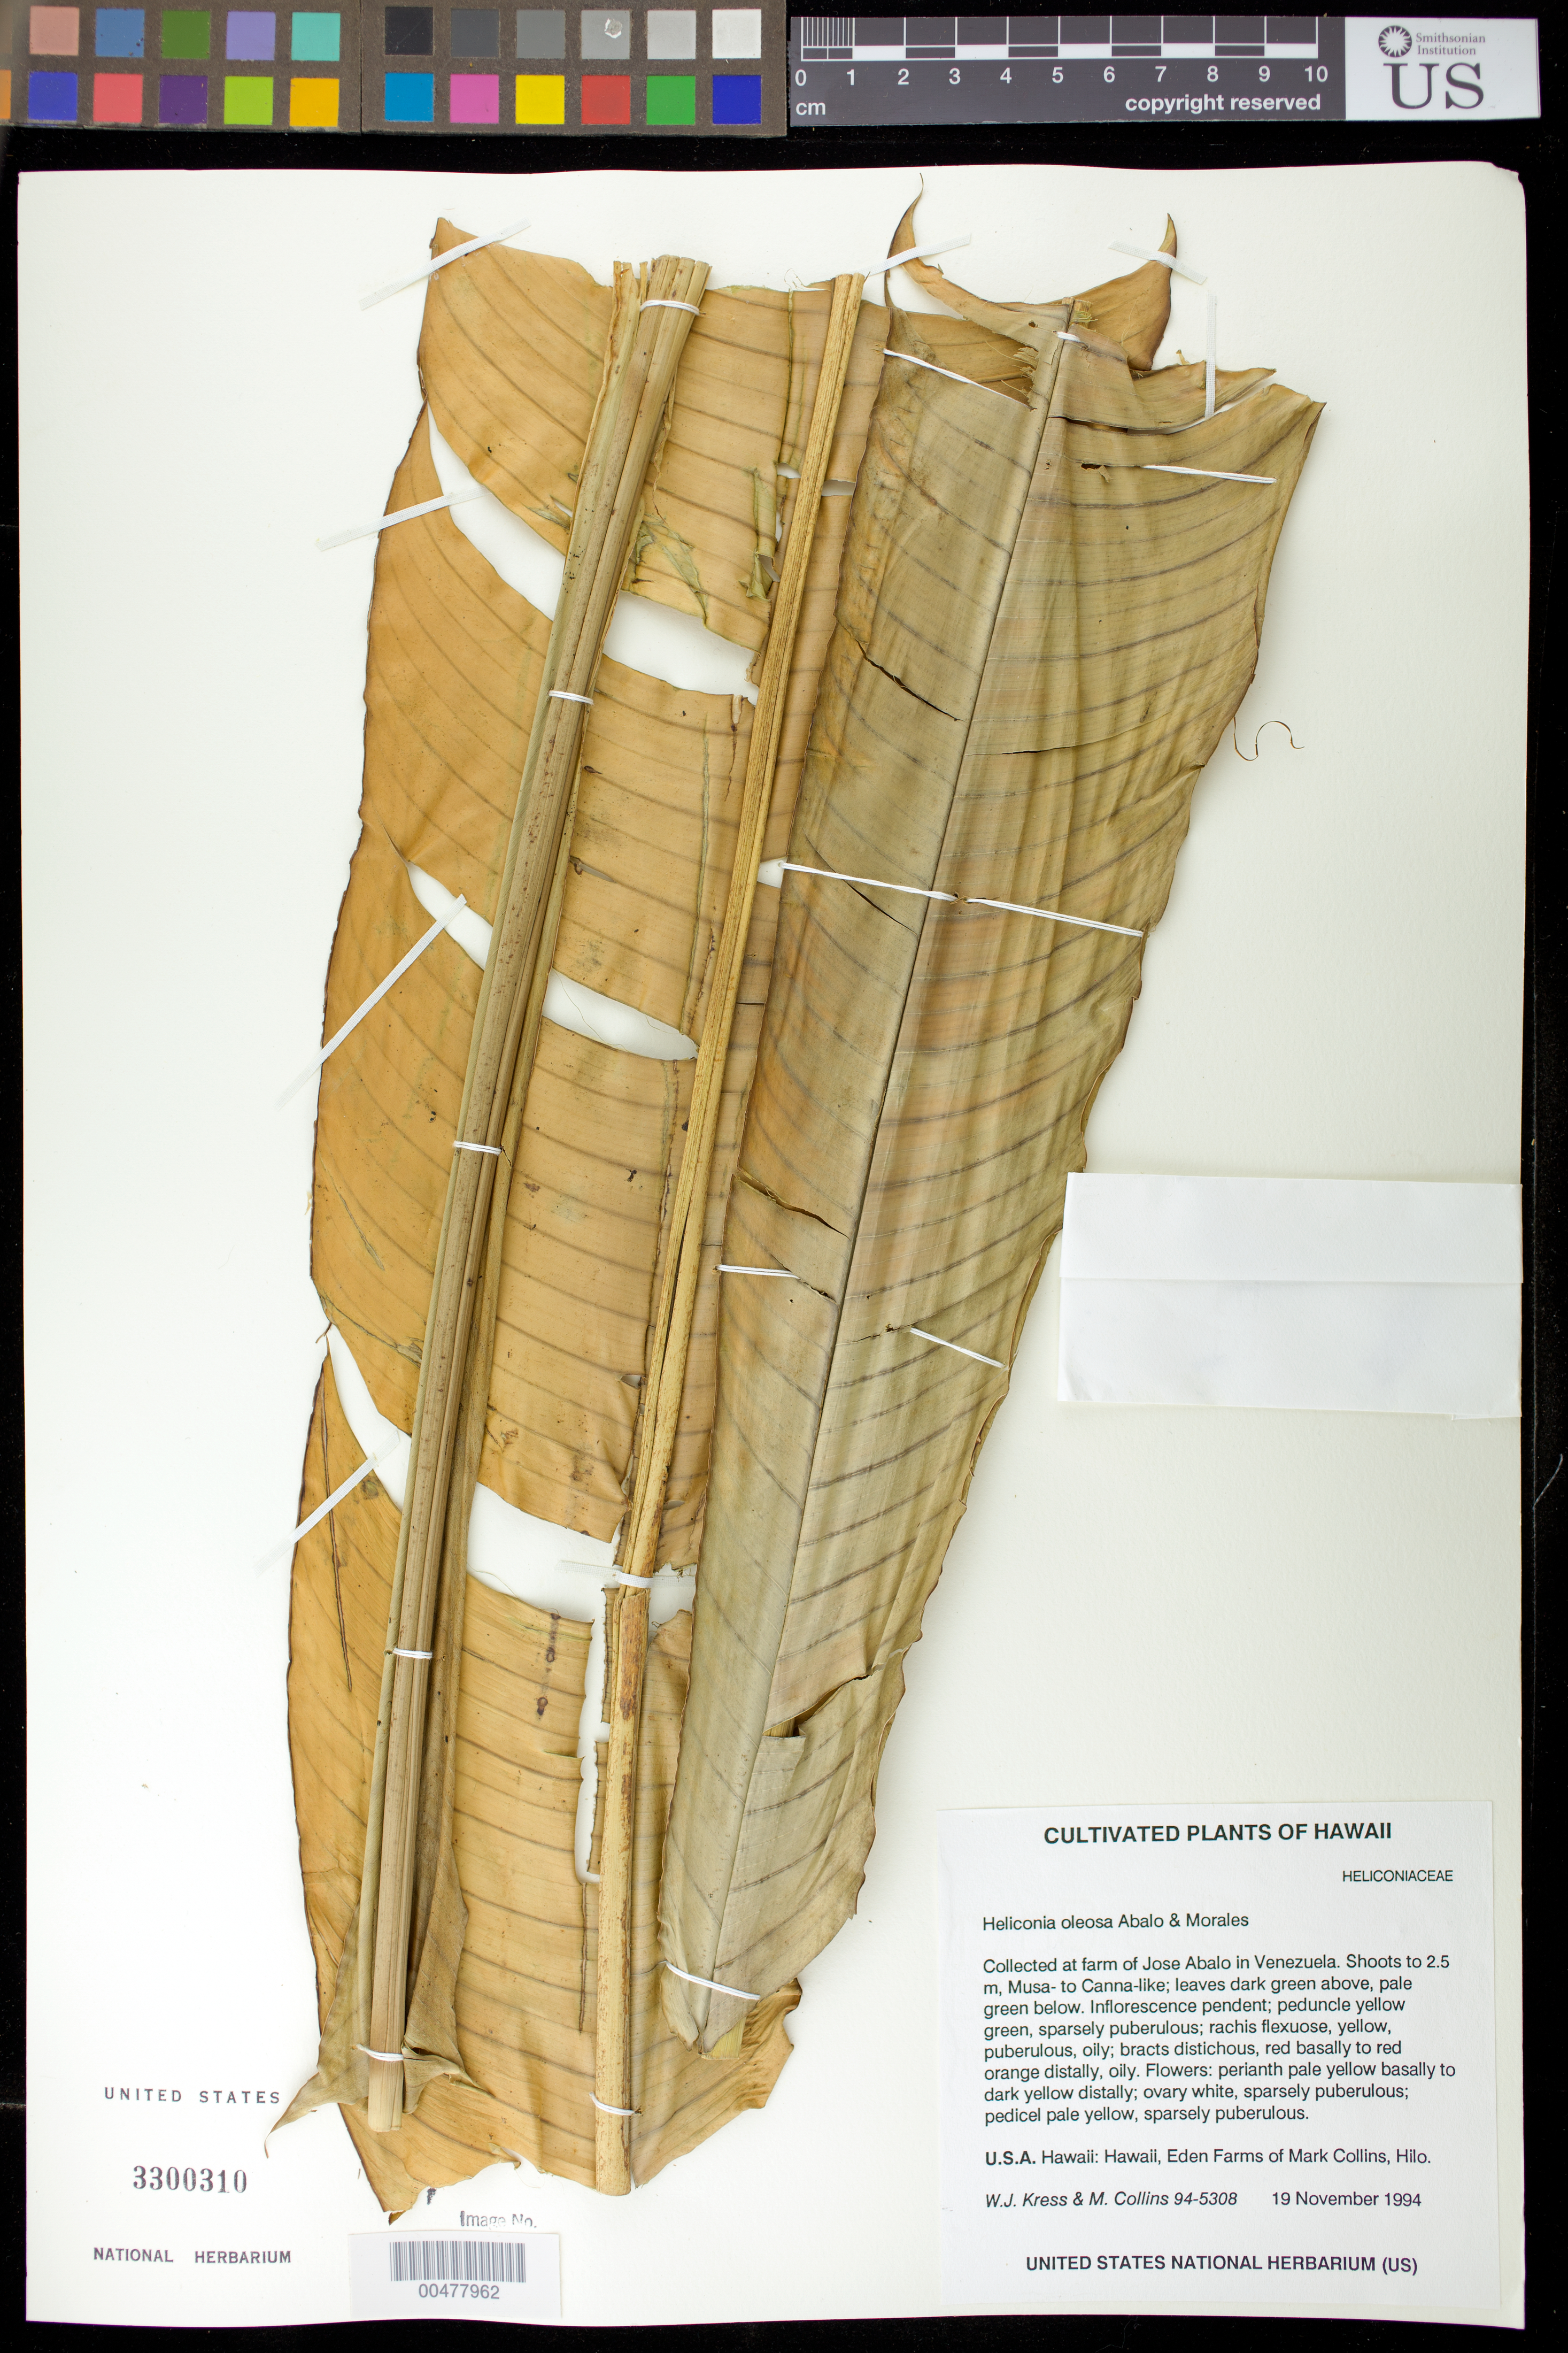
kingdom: Plantae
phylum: Tracheophyta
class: Liliopsida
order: Zingiberales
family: Heliconiaceae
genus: Heliconia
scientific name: Heliconia oleosa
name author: Abalo & G. Morales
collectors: W. J. Kress & M. Collins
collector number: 94-5308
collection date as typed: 19 Nov 1994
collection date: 1994-11-19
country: United States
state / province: Hawaii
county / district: Hawaii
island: Hawaii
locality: Eden Farms of Mark Collins, Hilo, originally from Venezuela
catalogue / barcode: US 3300310